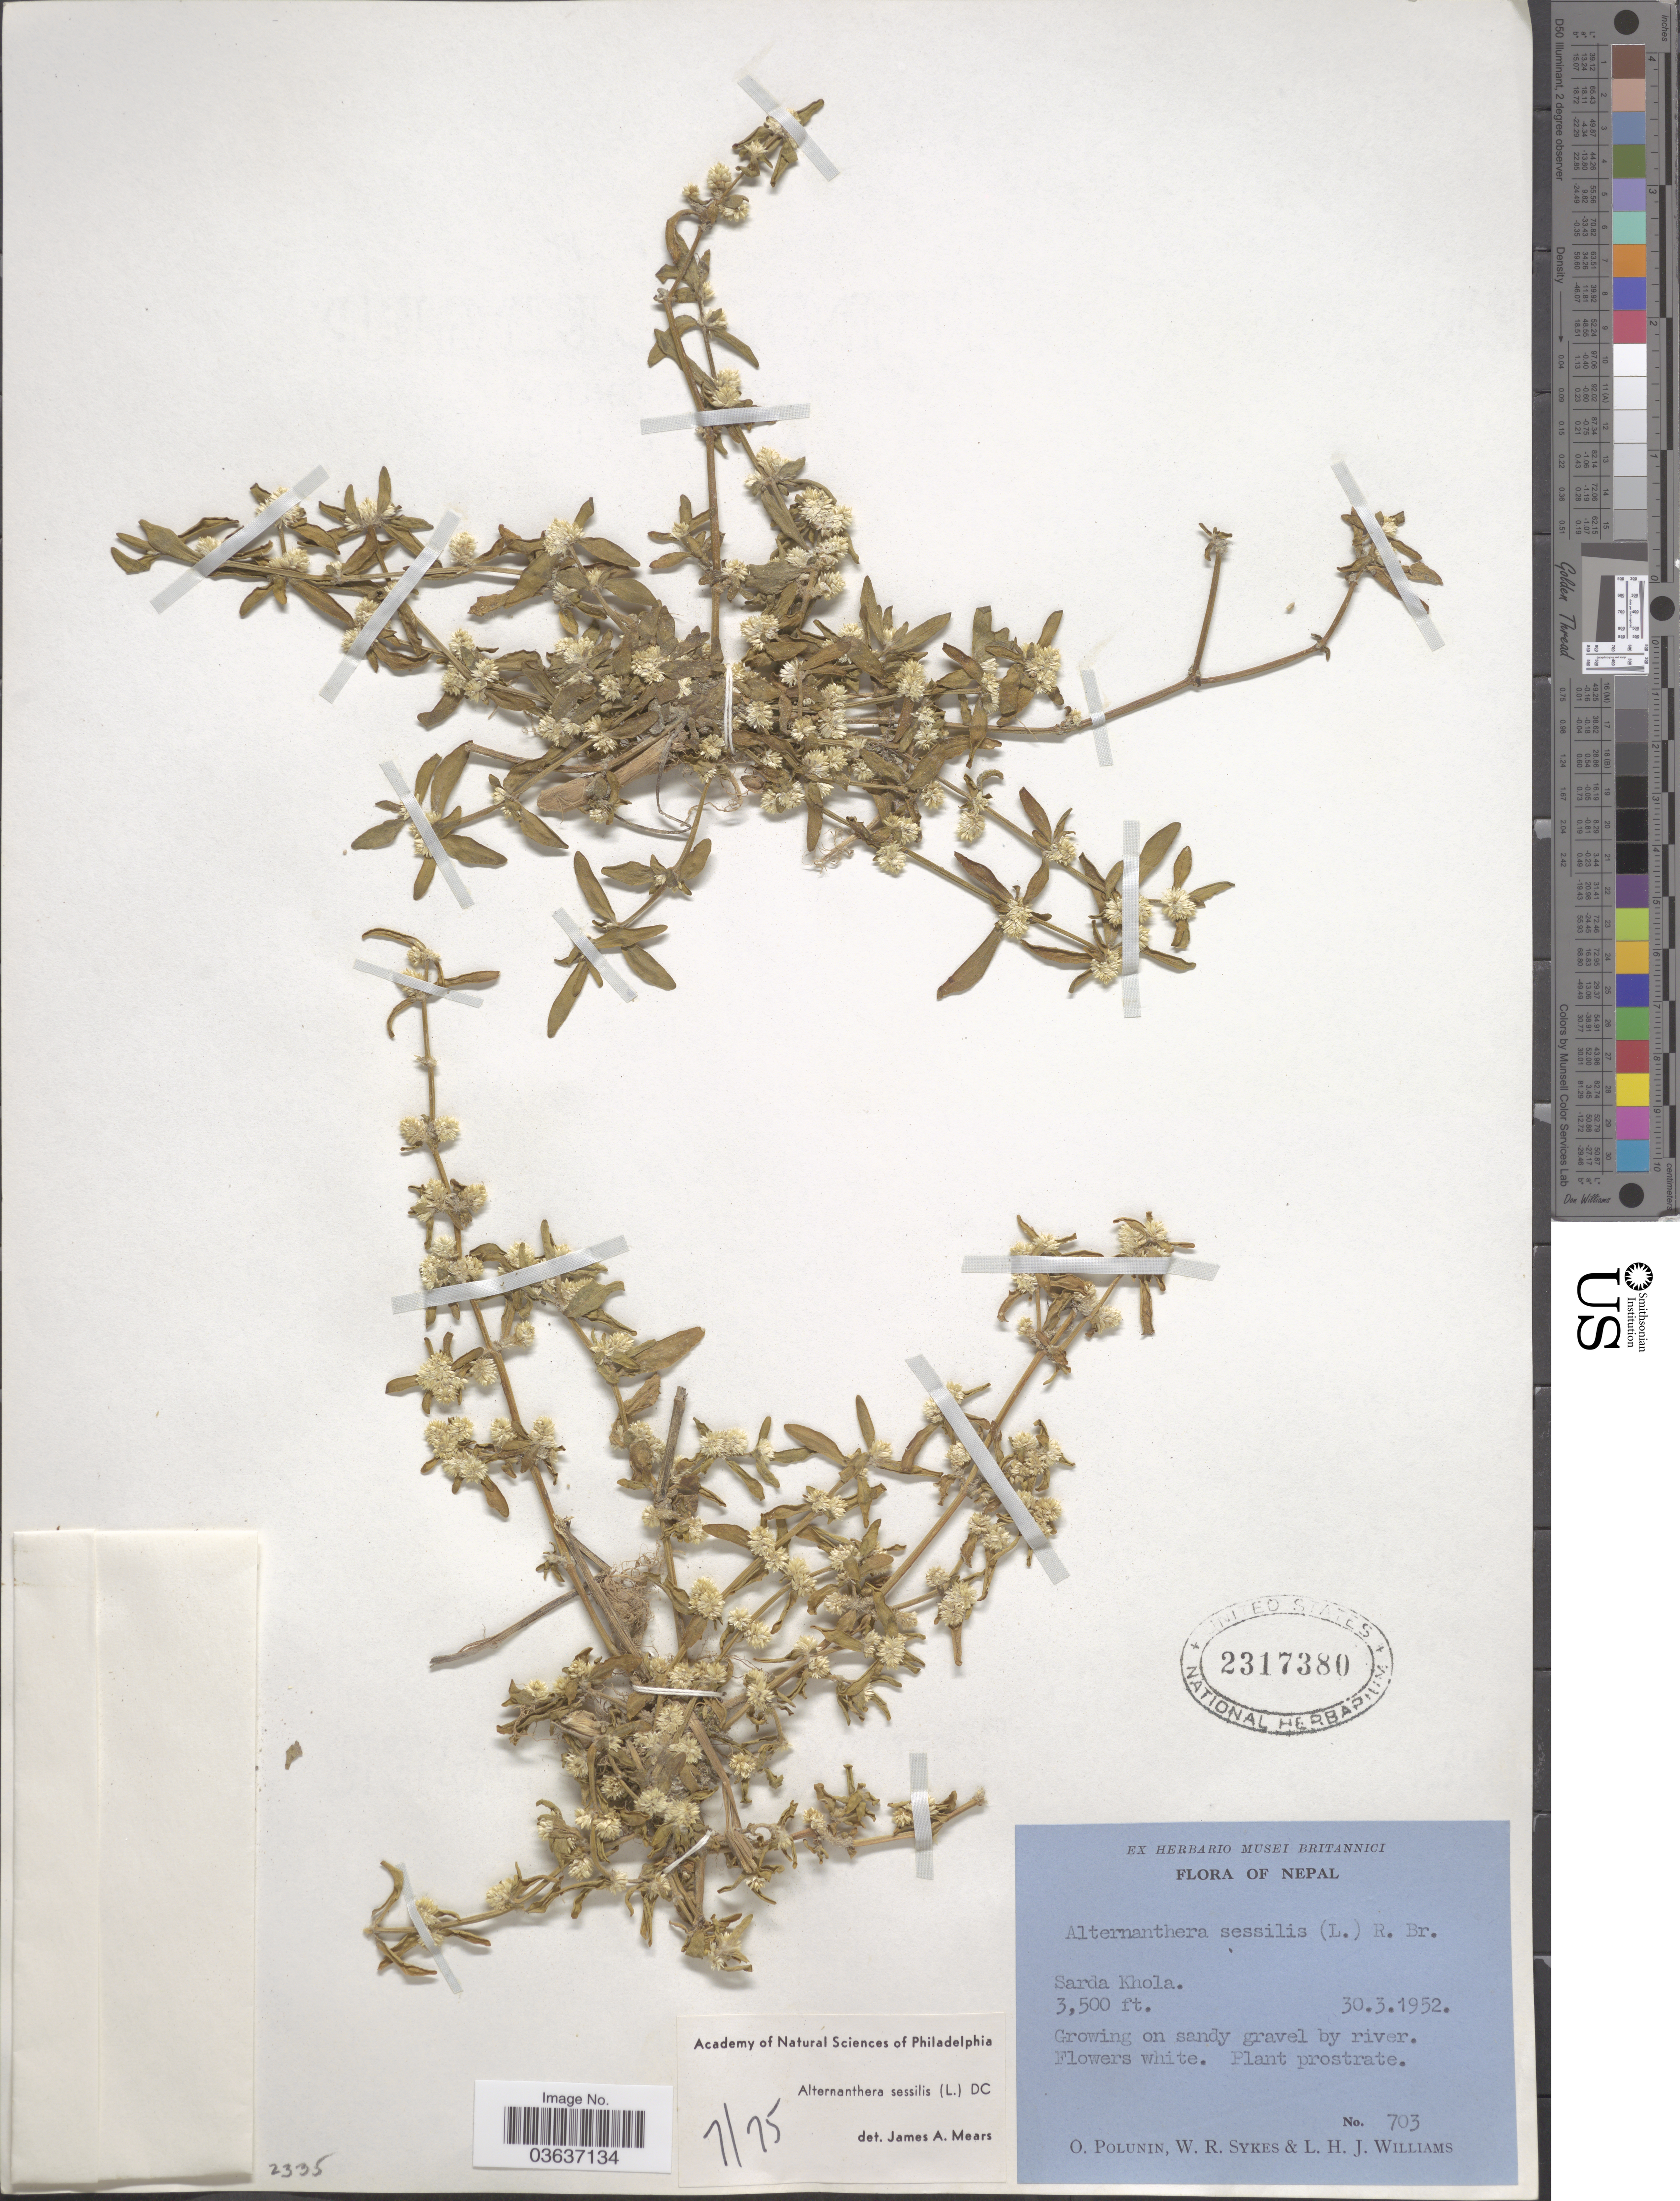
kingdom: Plantae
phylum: Tracheophyta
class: Magnoliopsida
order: Caryophyllales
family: Amaranthaceae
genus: Alternanthera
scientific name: Alternanthera sessilis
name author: (L.) DC.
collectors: O. V. Polunin, W. R. Sykes & L. H. J. Williams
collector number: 703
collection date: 1952-03-30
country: Nepal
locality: Sarda Khola.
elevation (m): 1067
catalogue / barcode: US 2317380